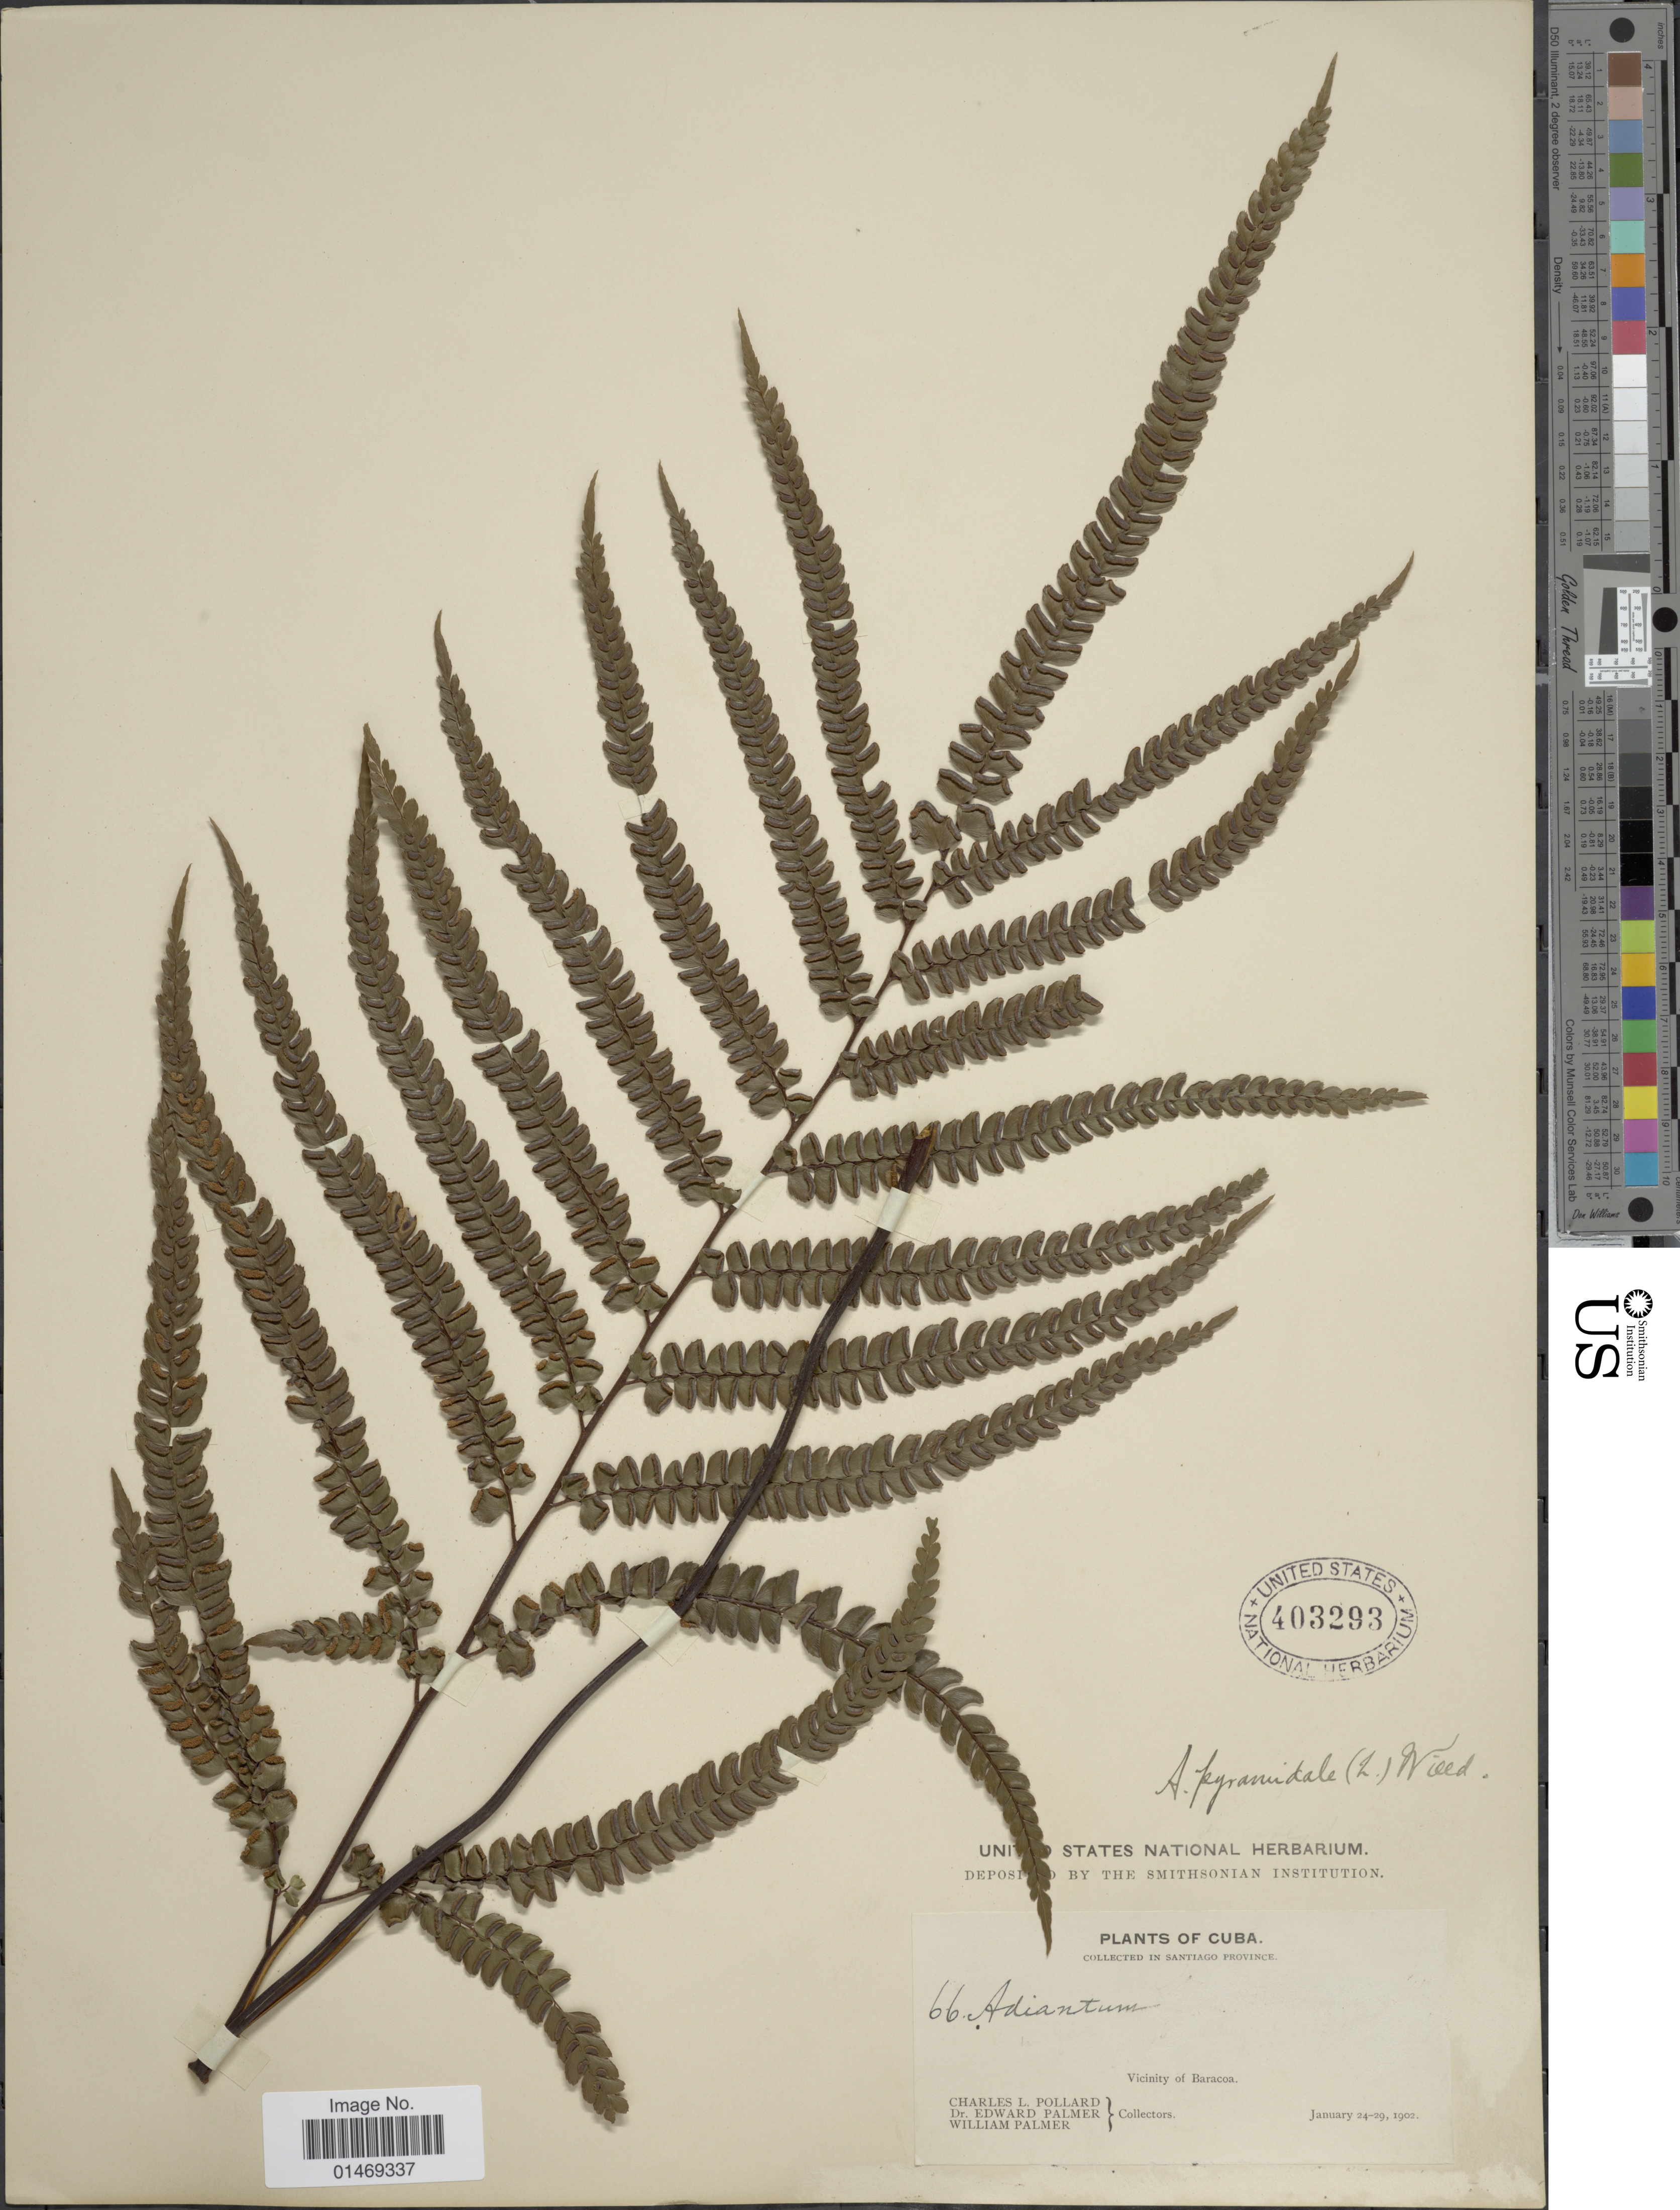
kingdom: Plantae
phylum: Tracheophyta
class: Polypodiopsida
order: Polypodiales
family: Pteridaceae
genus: Adiantum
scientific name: Adiantum pyramidale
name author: (L.) Willd.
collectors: C. L. Pollard, E. Palmer & W. Palmer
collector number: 66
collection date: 1902-01-24/1902-01-29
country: Cuba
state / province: Santiago de Cuba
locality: Vicinity of Baracoa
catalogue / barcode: US 403293